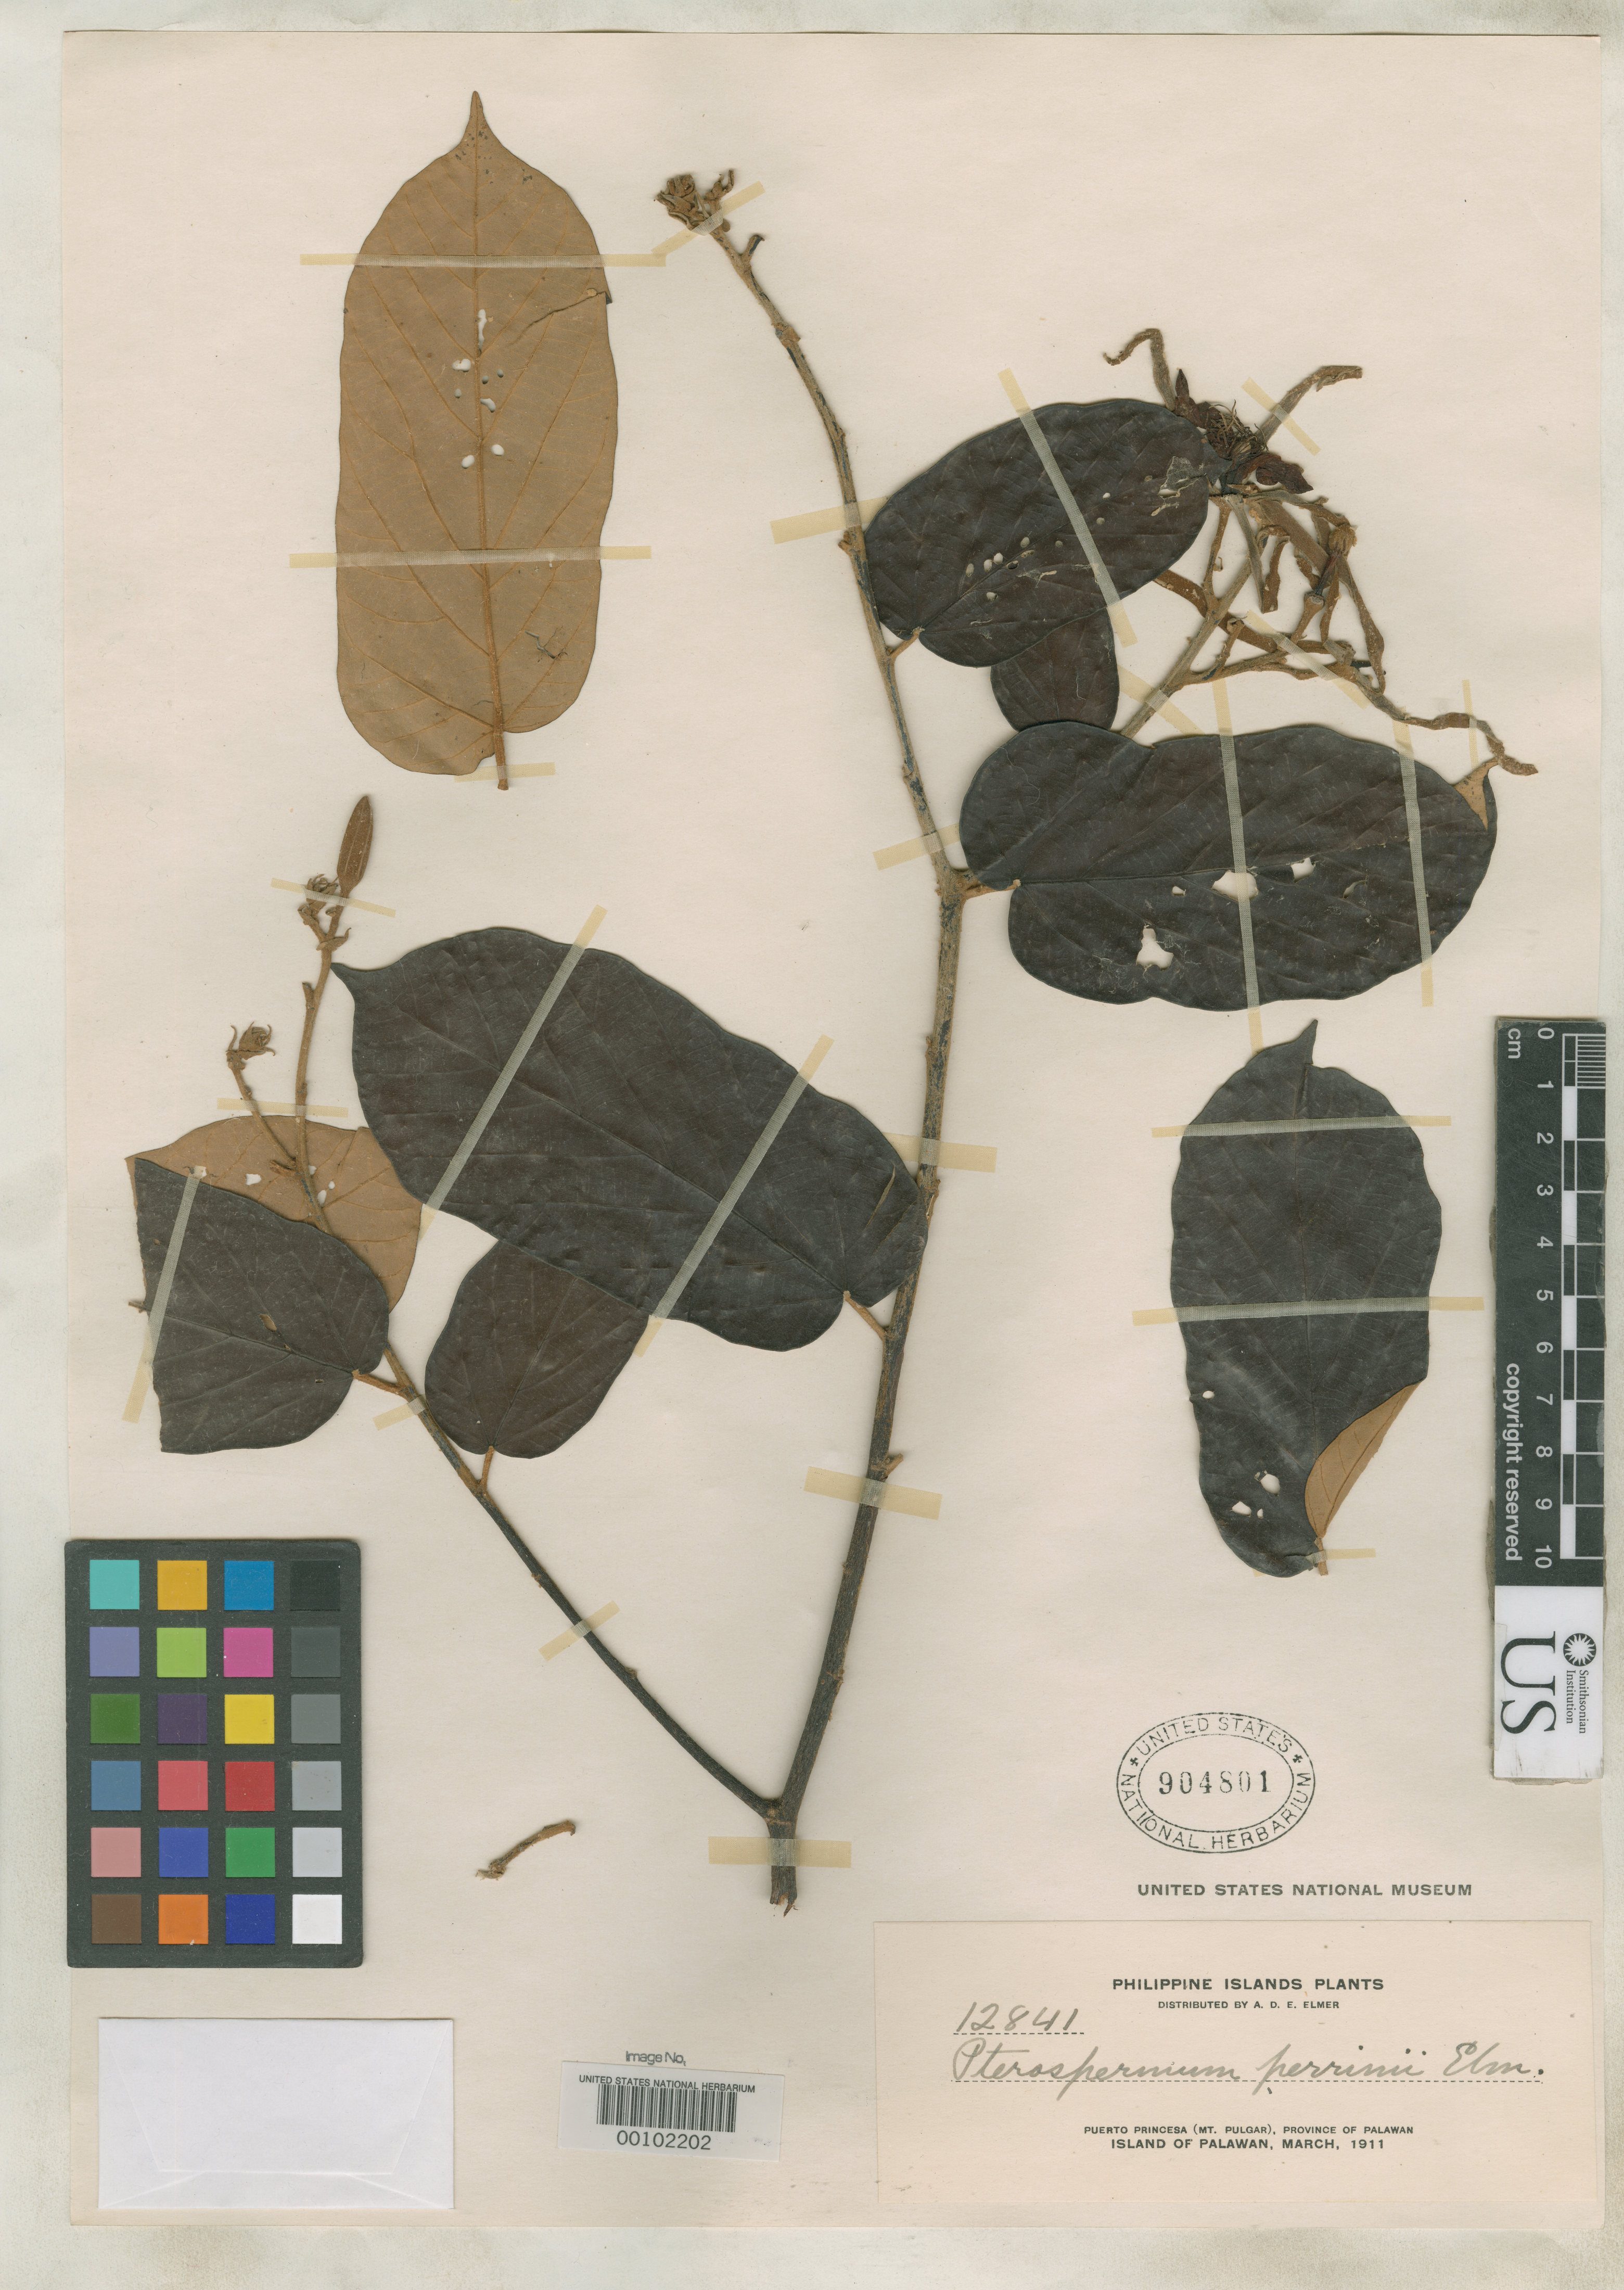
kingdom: Plantae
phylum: Tracheophyta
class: Magnoliopsida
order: Malvales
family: Malvaceae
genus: Pterospermum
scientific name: Pterospermum perrinii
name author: Elmer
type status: Isotype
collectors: A. D. E. Elmer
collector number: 12841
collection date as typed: Mar 1911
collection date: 1911-03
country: Philippines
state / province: Mimaropa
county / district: Palawan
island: Palawan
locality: Puerto Princesa (Mt. Pulgar).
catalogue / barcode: US 904801